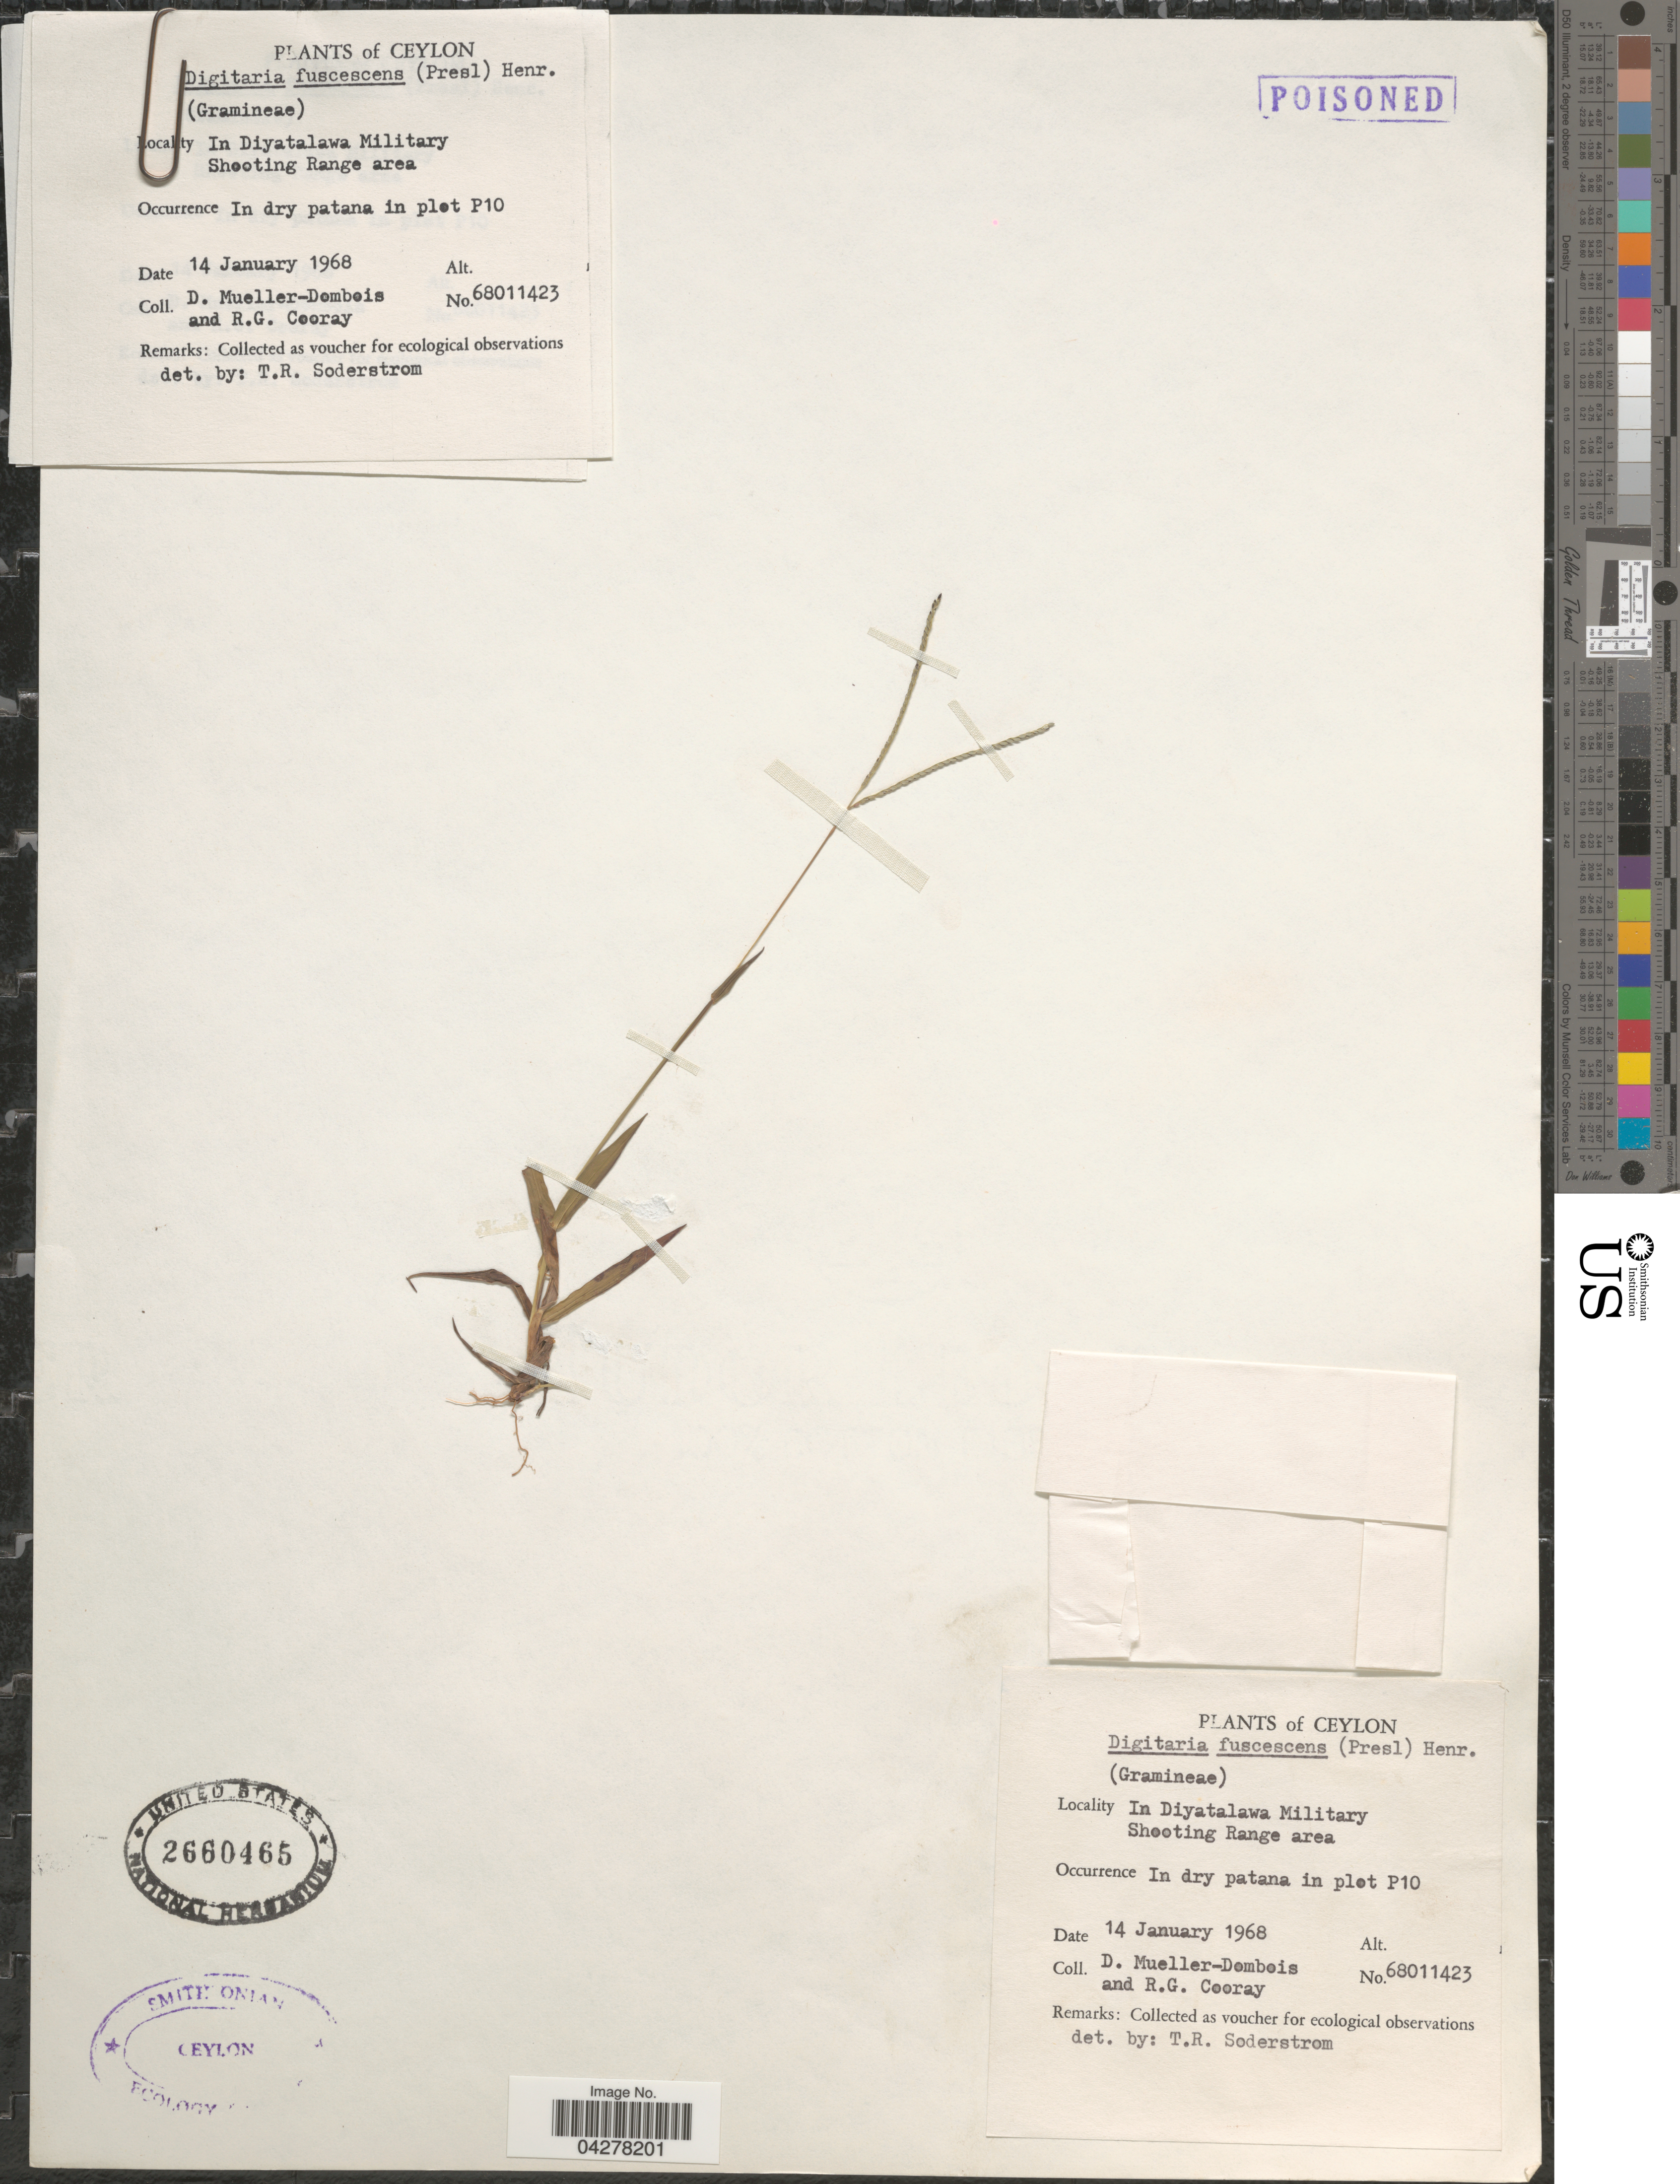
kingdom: Plantae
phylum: Tracheophyta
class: Liliopsida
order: Poales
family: Poaceae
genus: Digitaria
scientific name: Digitaria fuscescens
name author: (J. Presl) Henr.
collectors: D. Mueller-Dombois & R. Cooray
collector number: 68011423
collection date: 1968-01-14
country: Sri Lanka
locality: Ceylon. In Diyatalawa Military Shooting Range area. In dry patana in plot P10.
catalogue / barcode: US 2660465